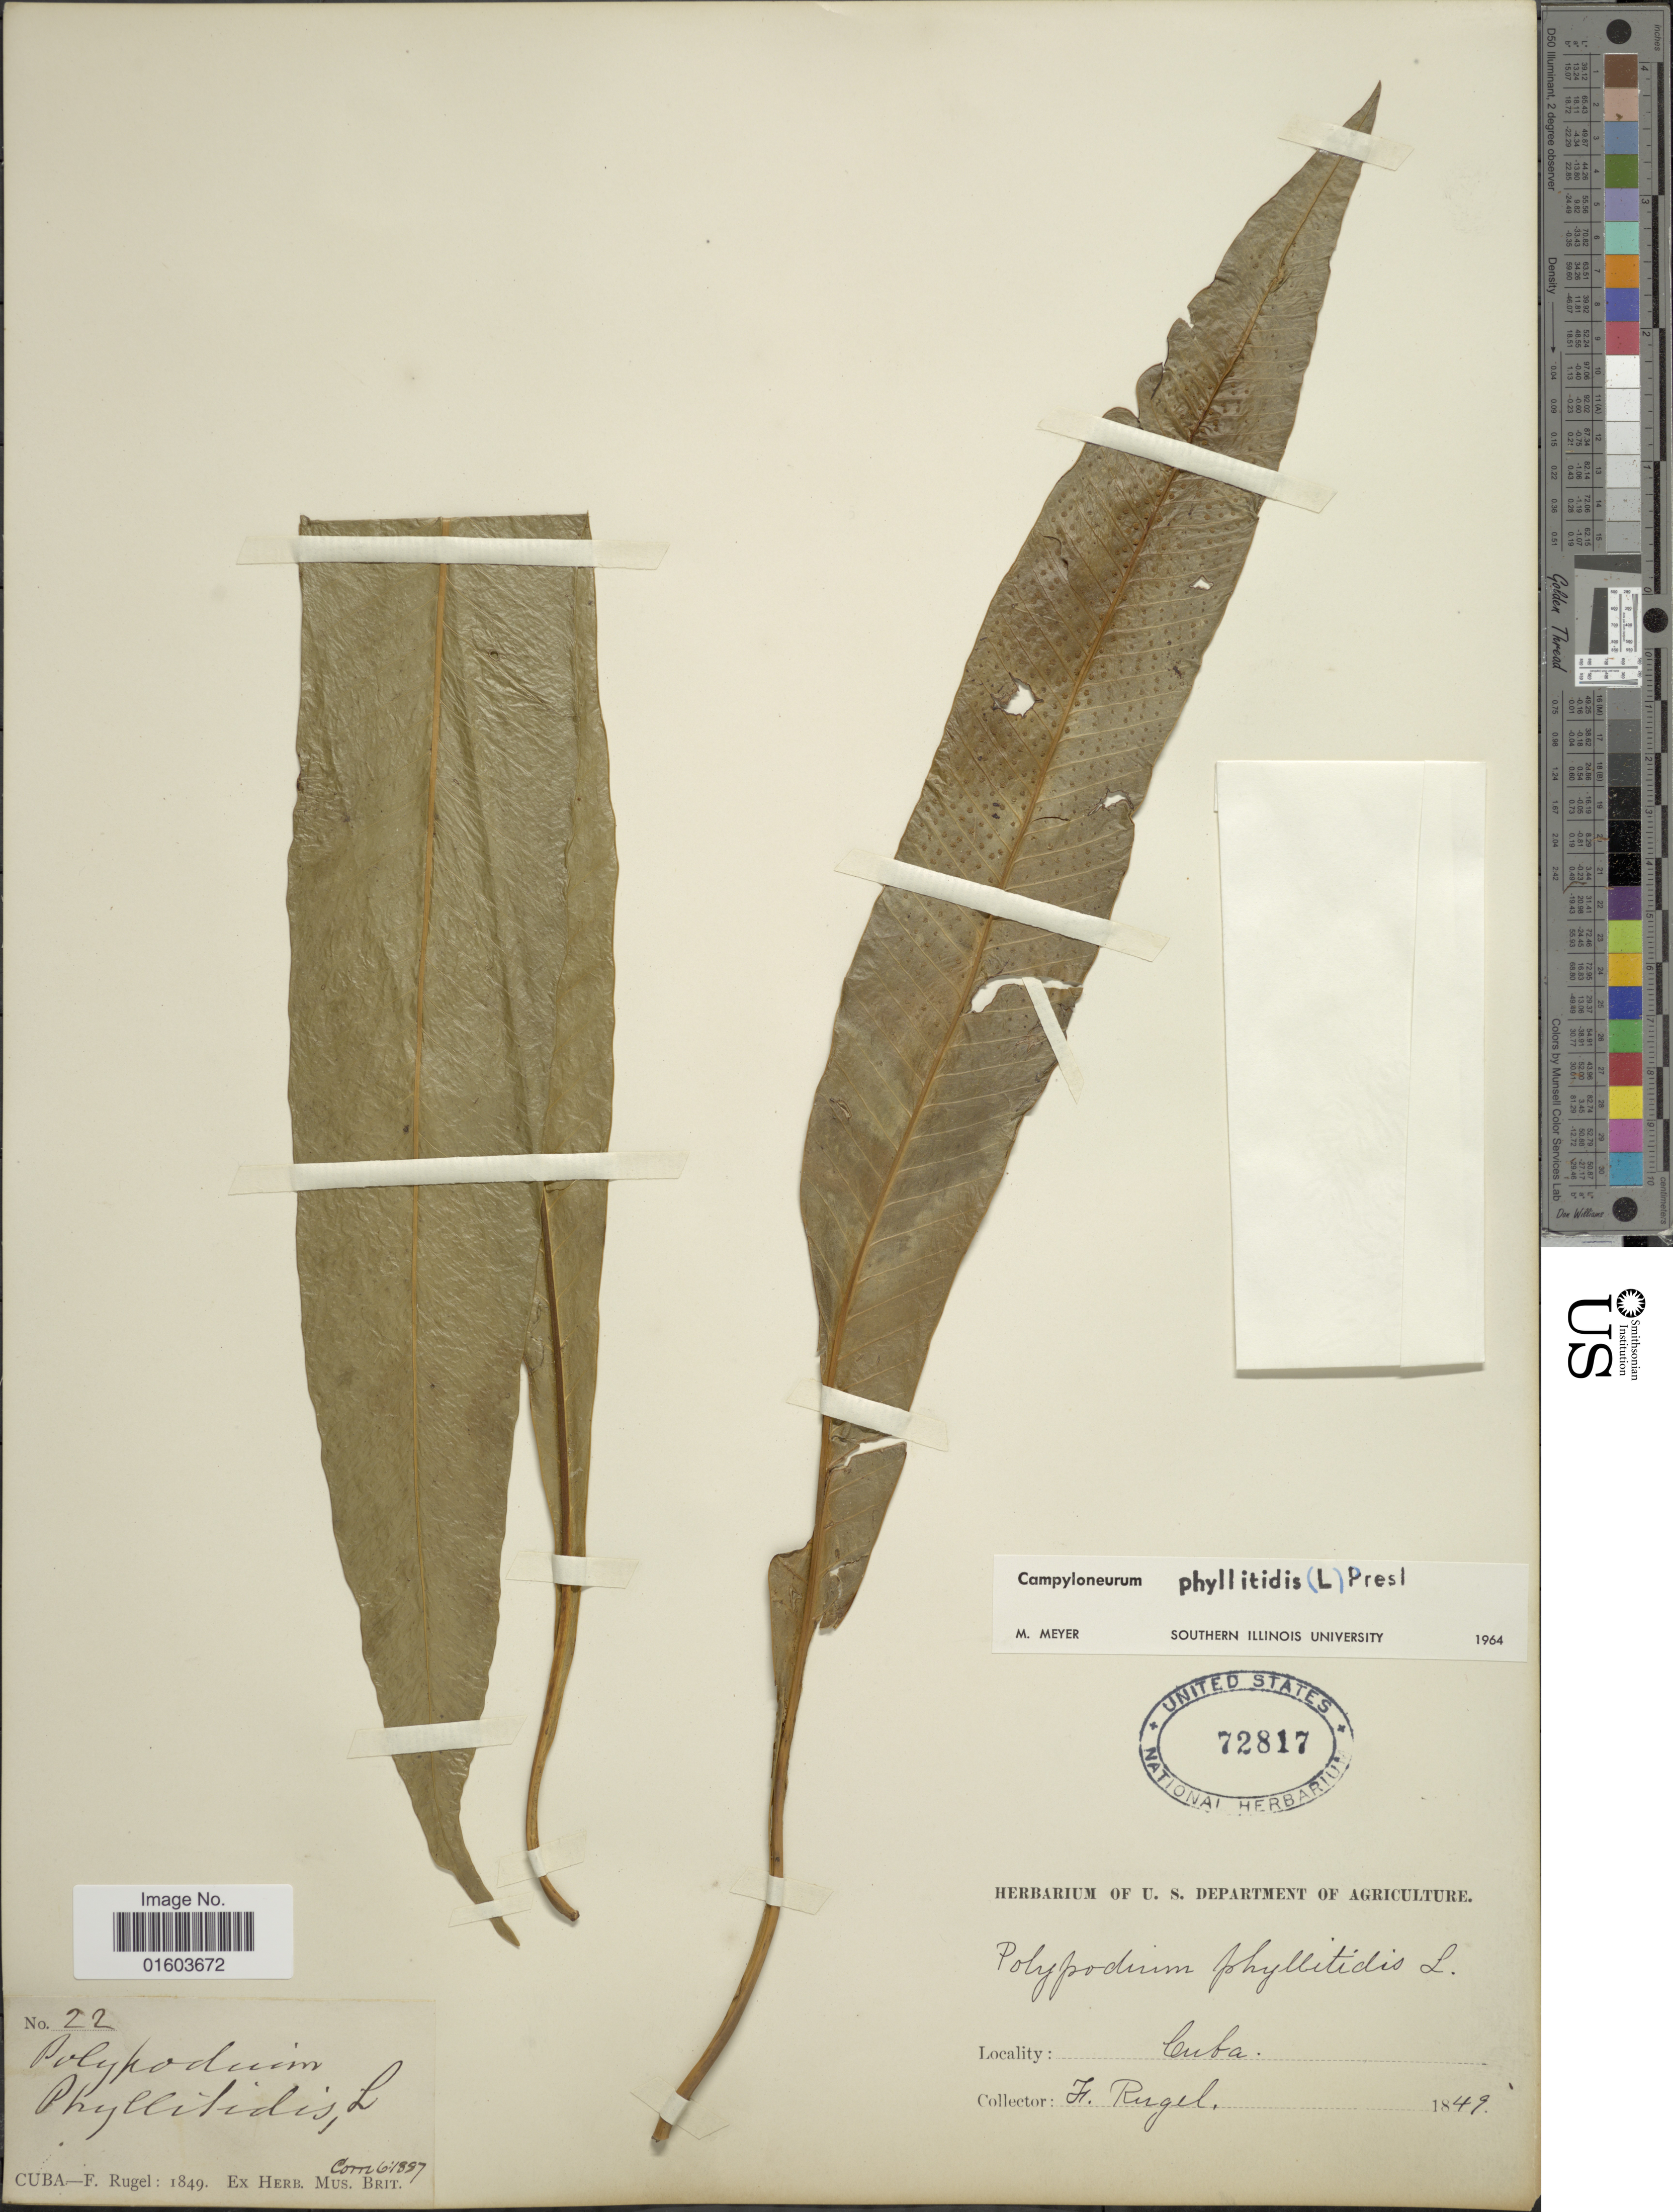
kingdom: Plantae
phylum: Tracheophyta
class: Polypodiopsida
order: Polypodiales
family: Polypodiaceae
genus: Campyloneurum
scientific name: Campyloneurum phyllitidis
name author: (L.) C. Presl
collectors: F. Rugel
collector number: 22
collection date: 1849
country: Cuba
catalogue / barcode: US 72817